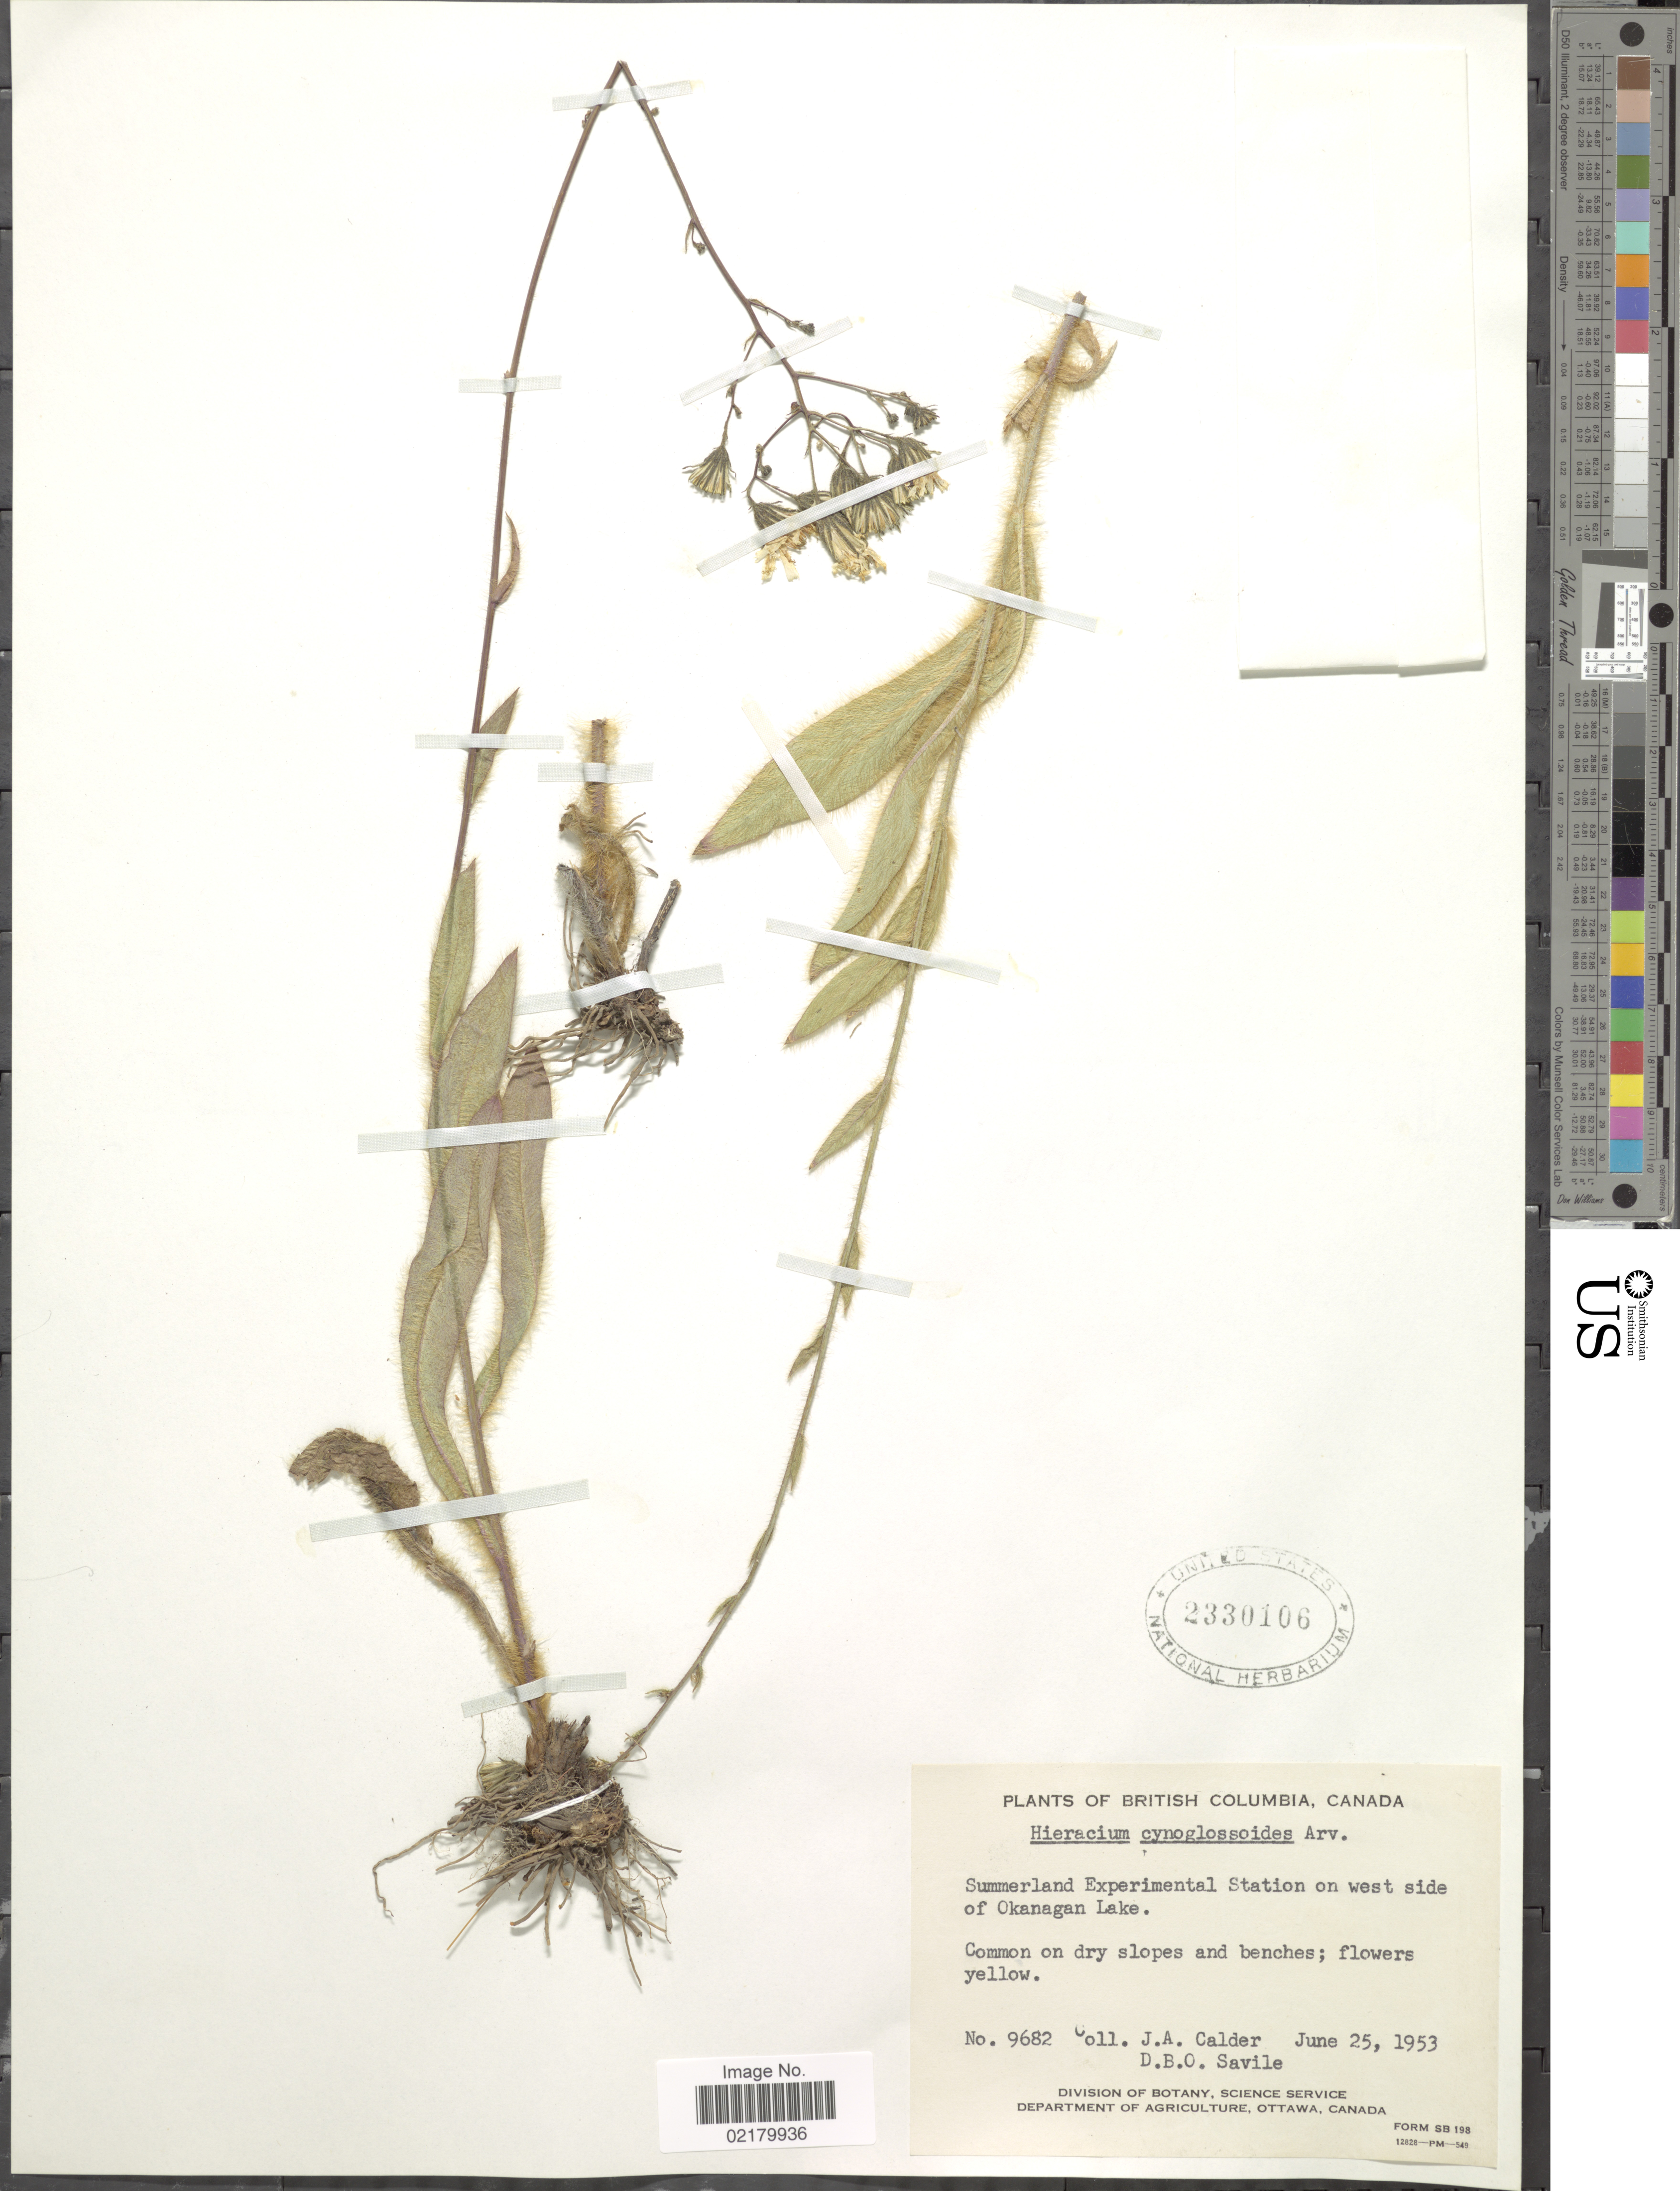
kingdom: Plantae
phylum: Tracheophyta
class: Magnoliopsida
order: Asterales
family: Asteraceae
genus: Hieracium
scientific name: Hieracium scouleri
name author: Hook.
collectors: J. A. Calder & D. Savile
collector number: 9682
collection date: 1953-06-25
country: Canada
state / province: British Columbia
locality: Summerland Experimental Station on west side of Okanagan Lake, Common on dry slopes and benches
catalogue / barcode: US 2330106